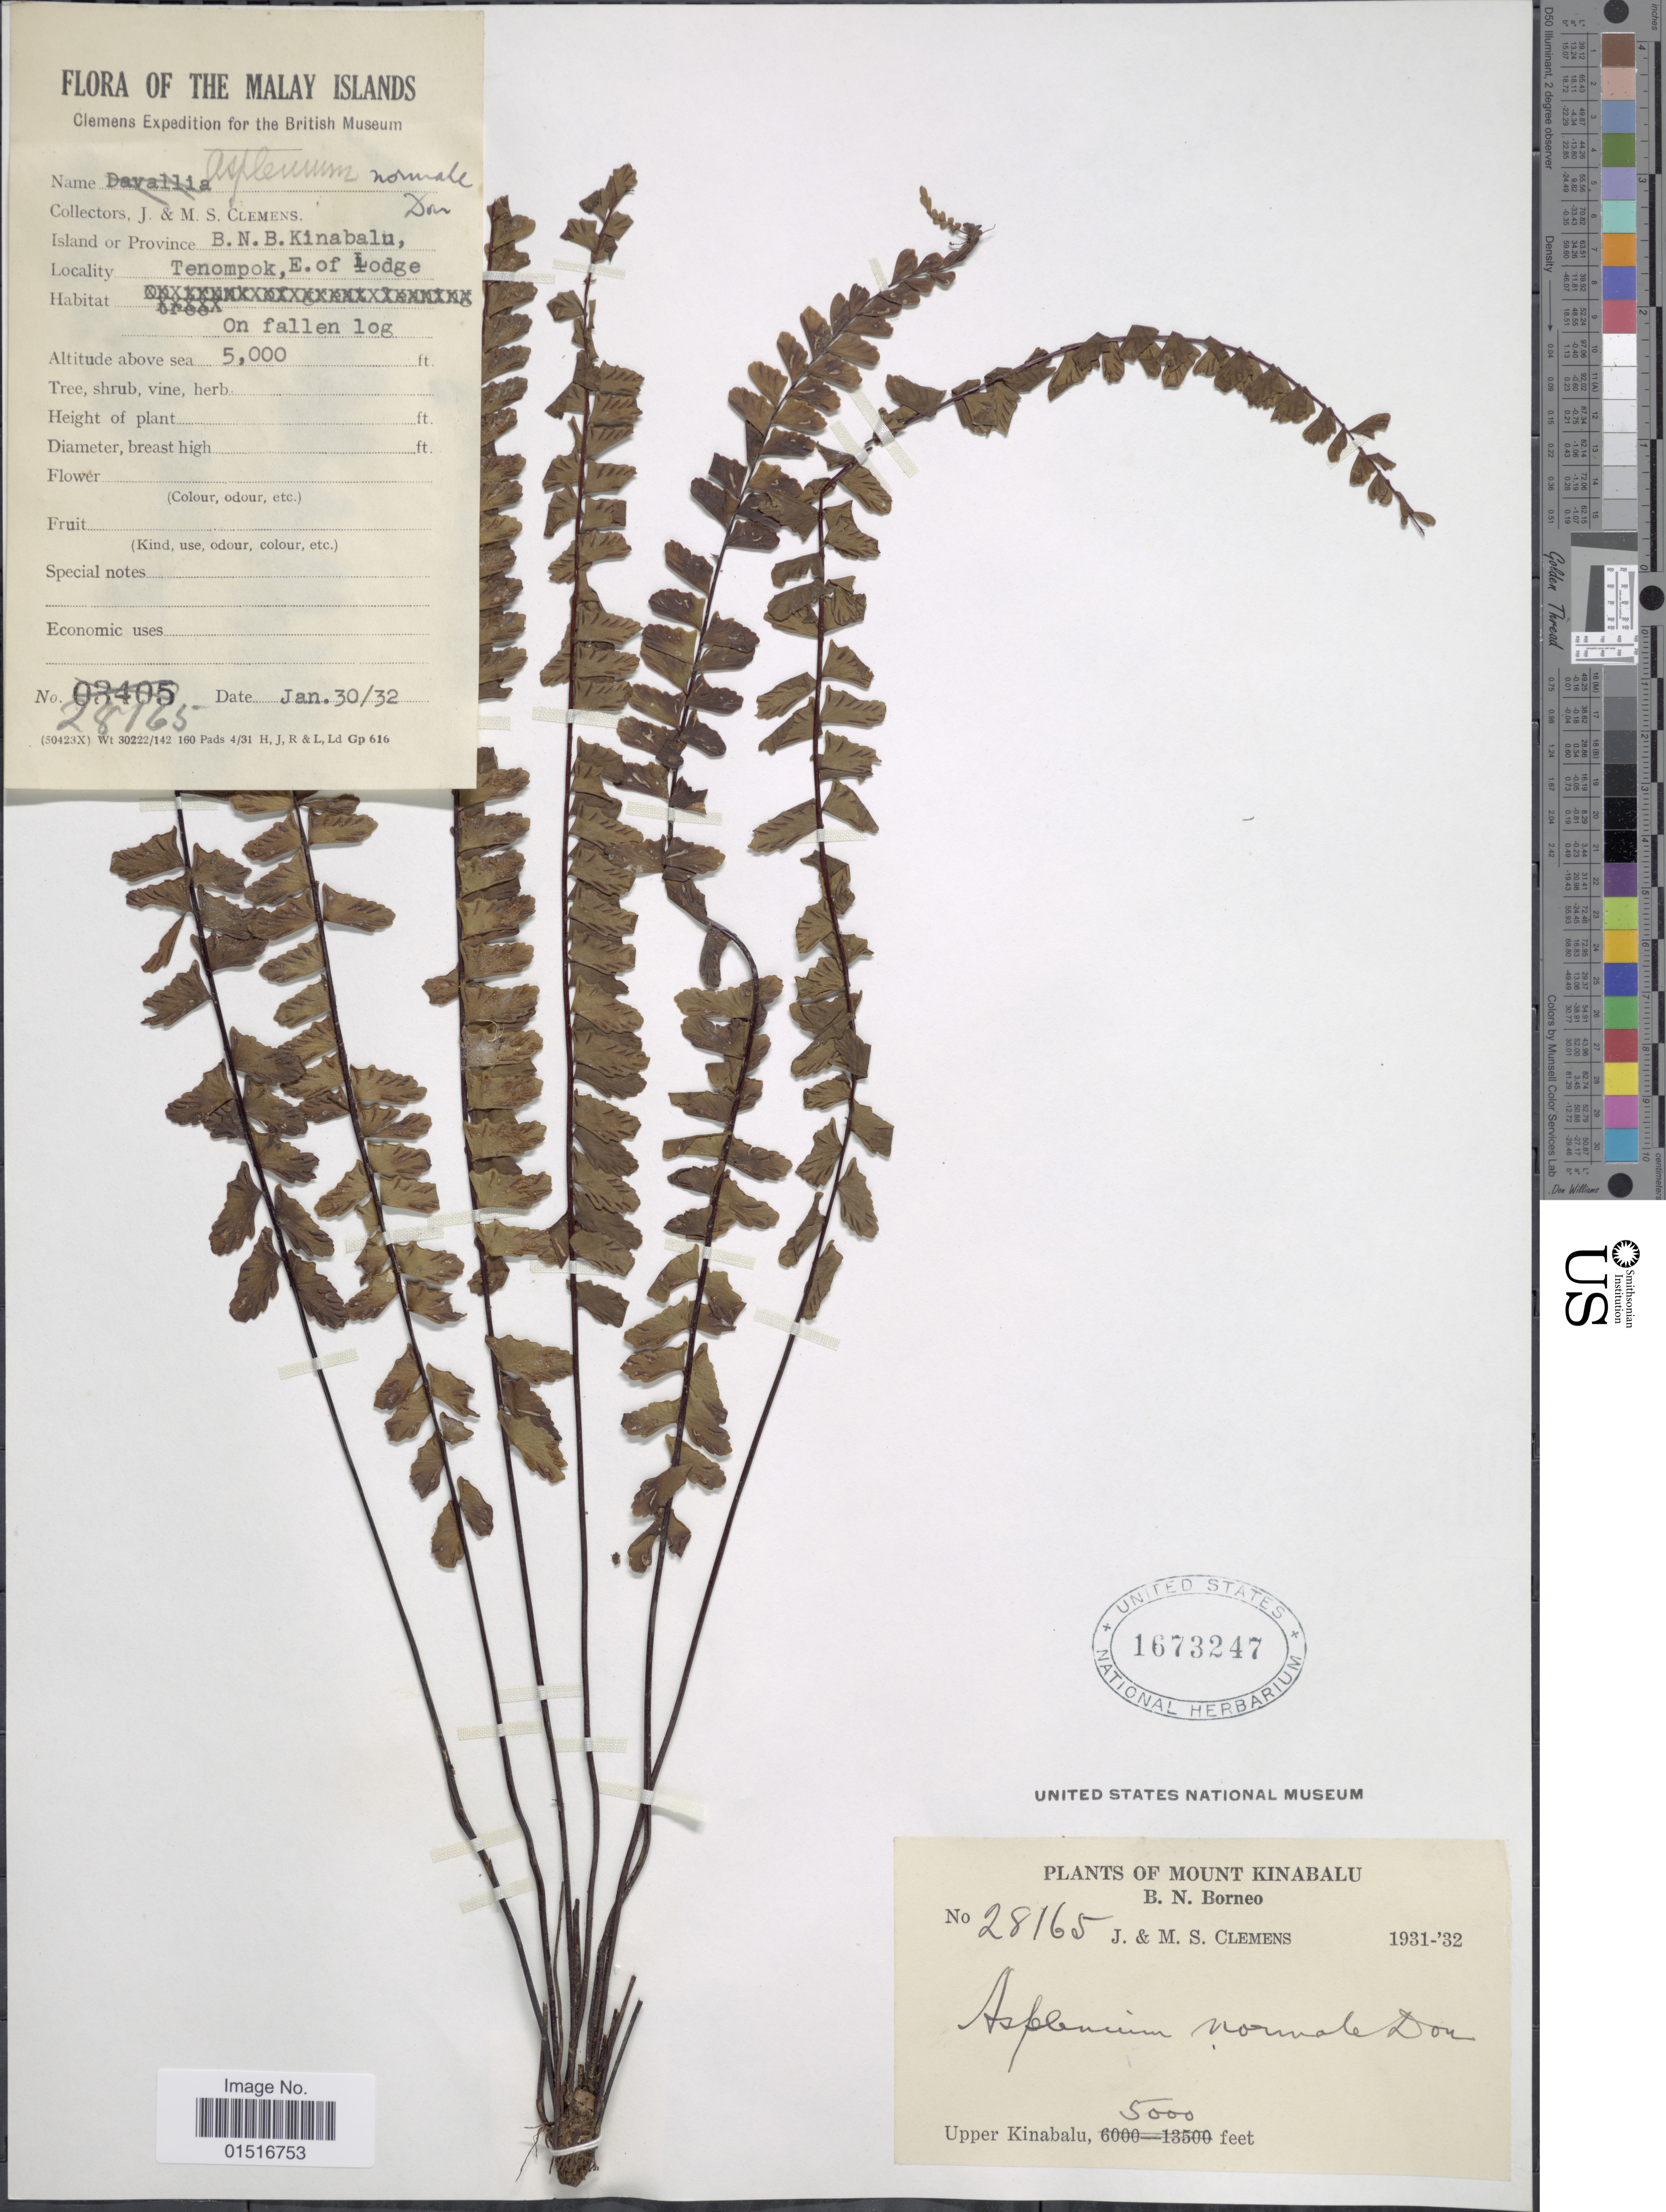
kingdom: Plantae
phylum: Tracheophyta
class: Polypodiopsida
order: Polypodiales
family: Aspleniaceae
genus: Asplenium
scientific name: Asplenium normale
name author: D. Don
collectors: J. Clemens & M. S. Clemens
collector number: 28165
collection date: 1932-01-30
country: Malaysia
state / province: Sabah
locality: Malay Islands. Mount Kinabalu. B.N. Borneo. Upper Kinabalu. Tenompok, E. of Lodge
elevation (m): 1524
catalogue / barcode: US 1673247